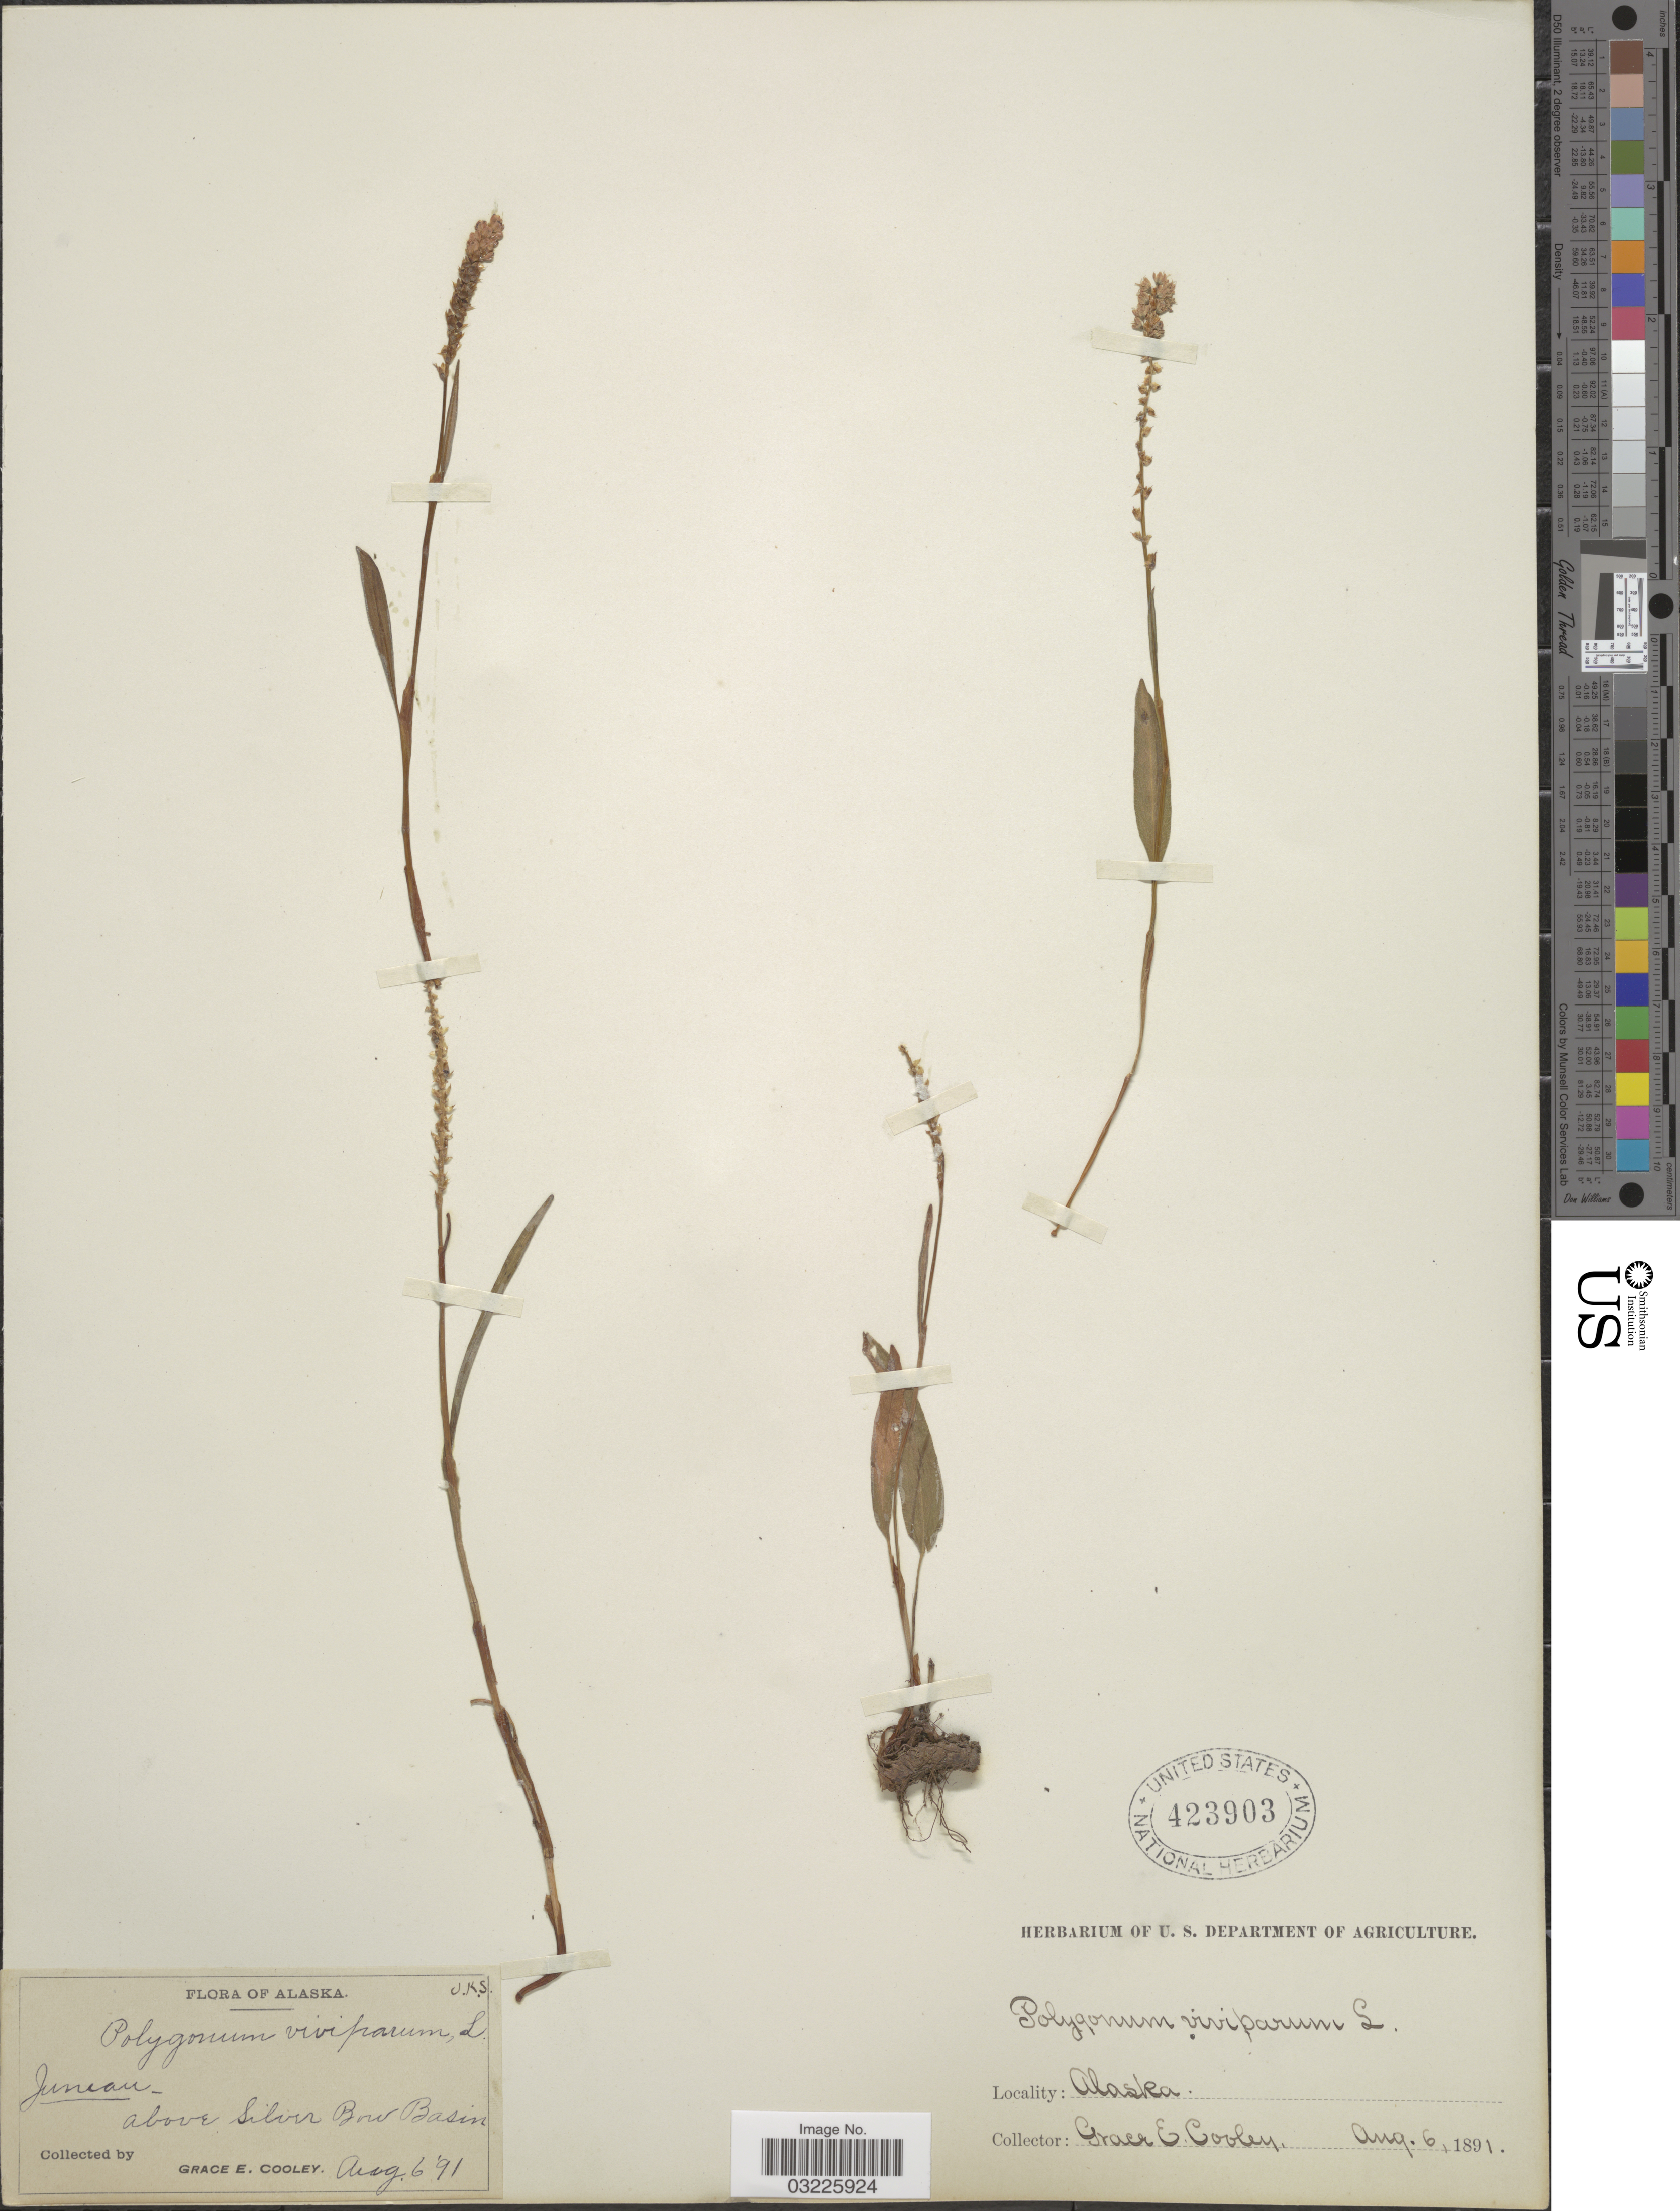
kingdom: Plantae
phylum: Tracheophyta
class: Magnoliopsida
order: Caryophyllales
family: Polygonaceae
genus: Bistorta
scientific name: Bistorta vivipara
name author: (L.) Delarbre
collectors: G. E. Cooley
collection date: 1891-08-06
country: United States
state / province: Alaska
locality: Above Silver Bow Basin.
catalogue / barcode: US 423903